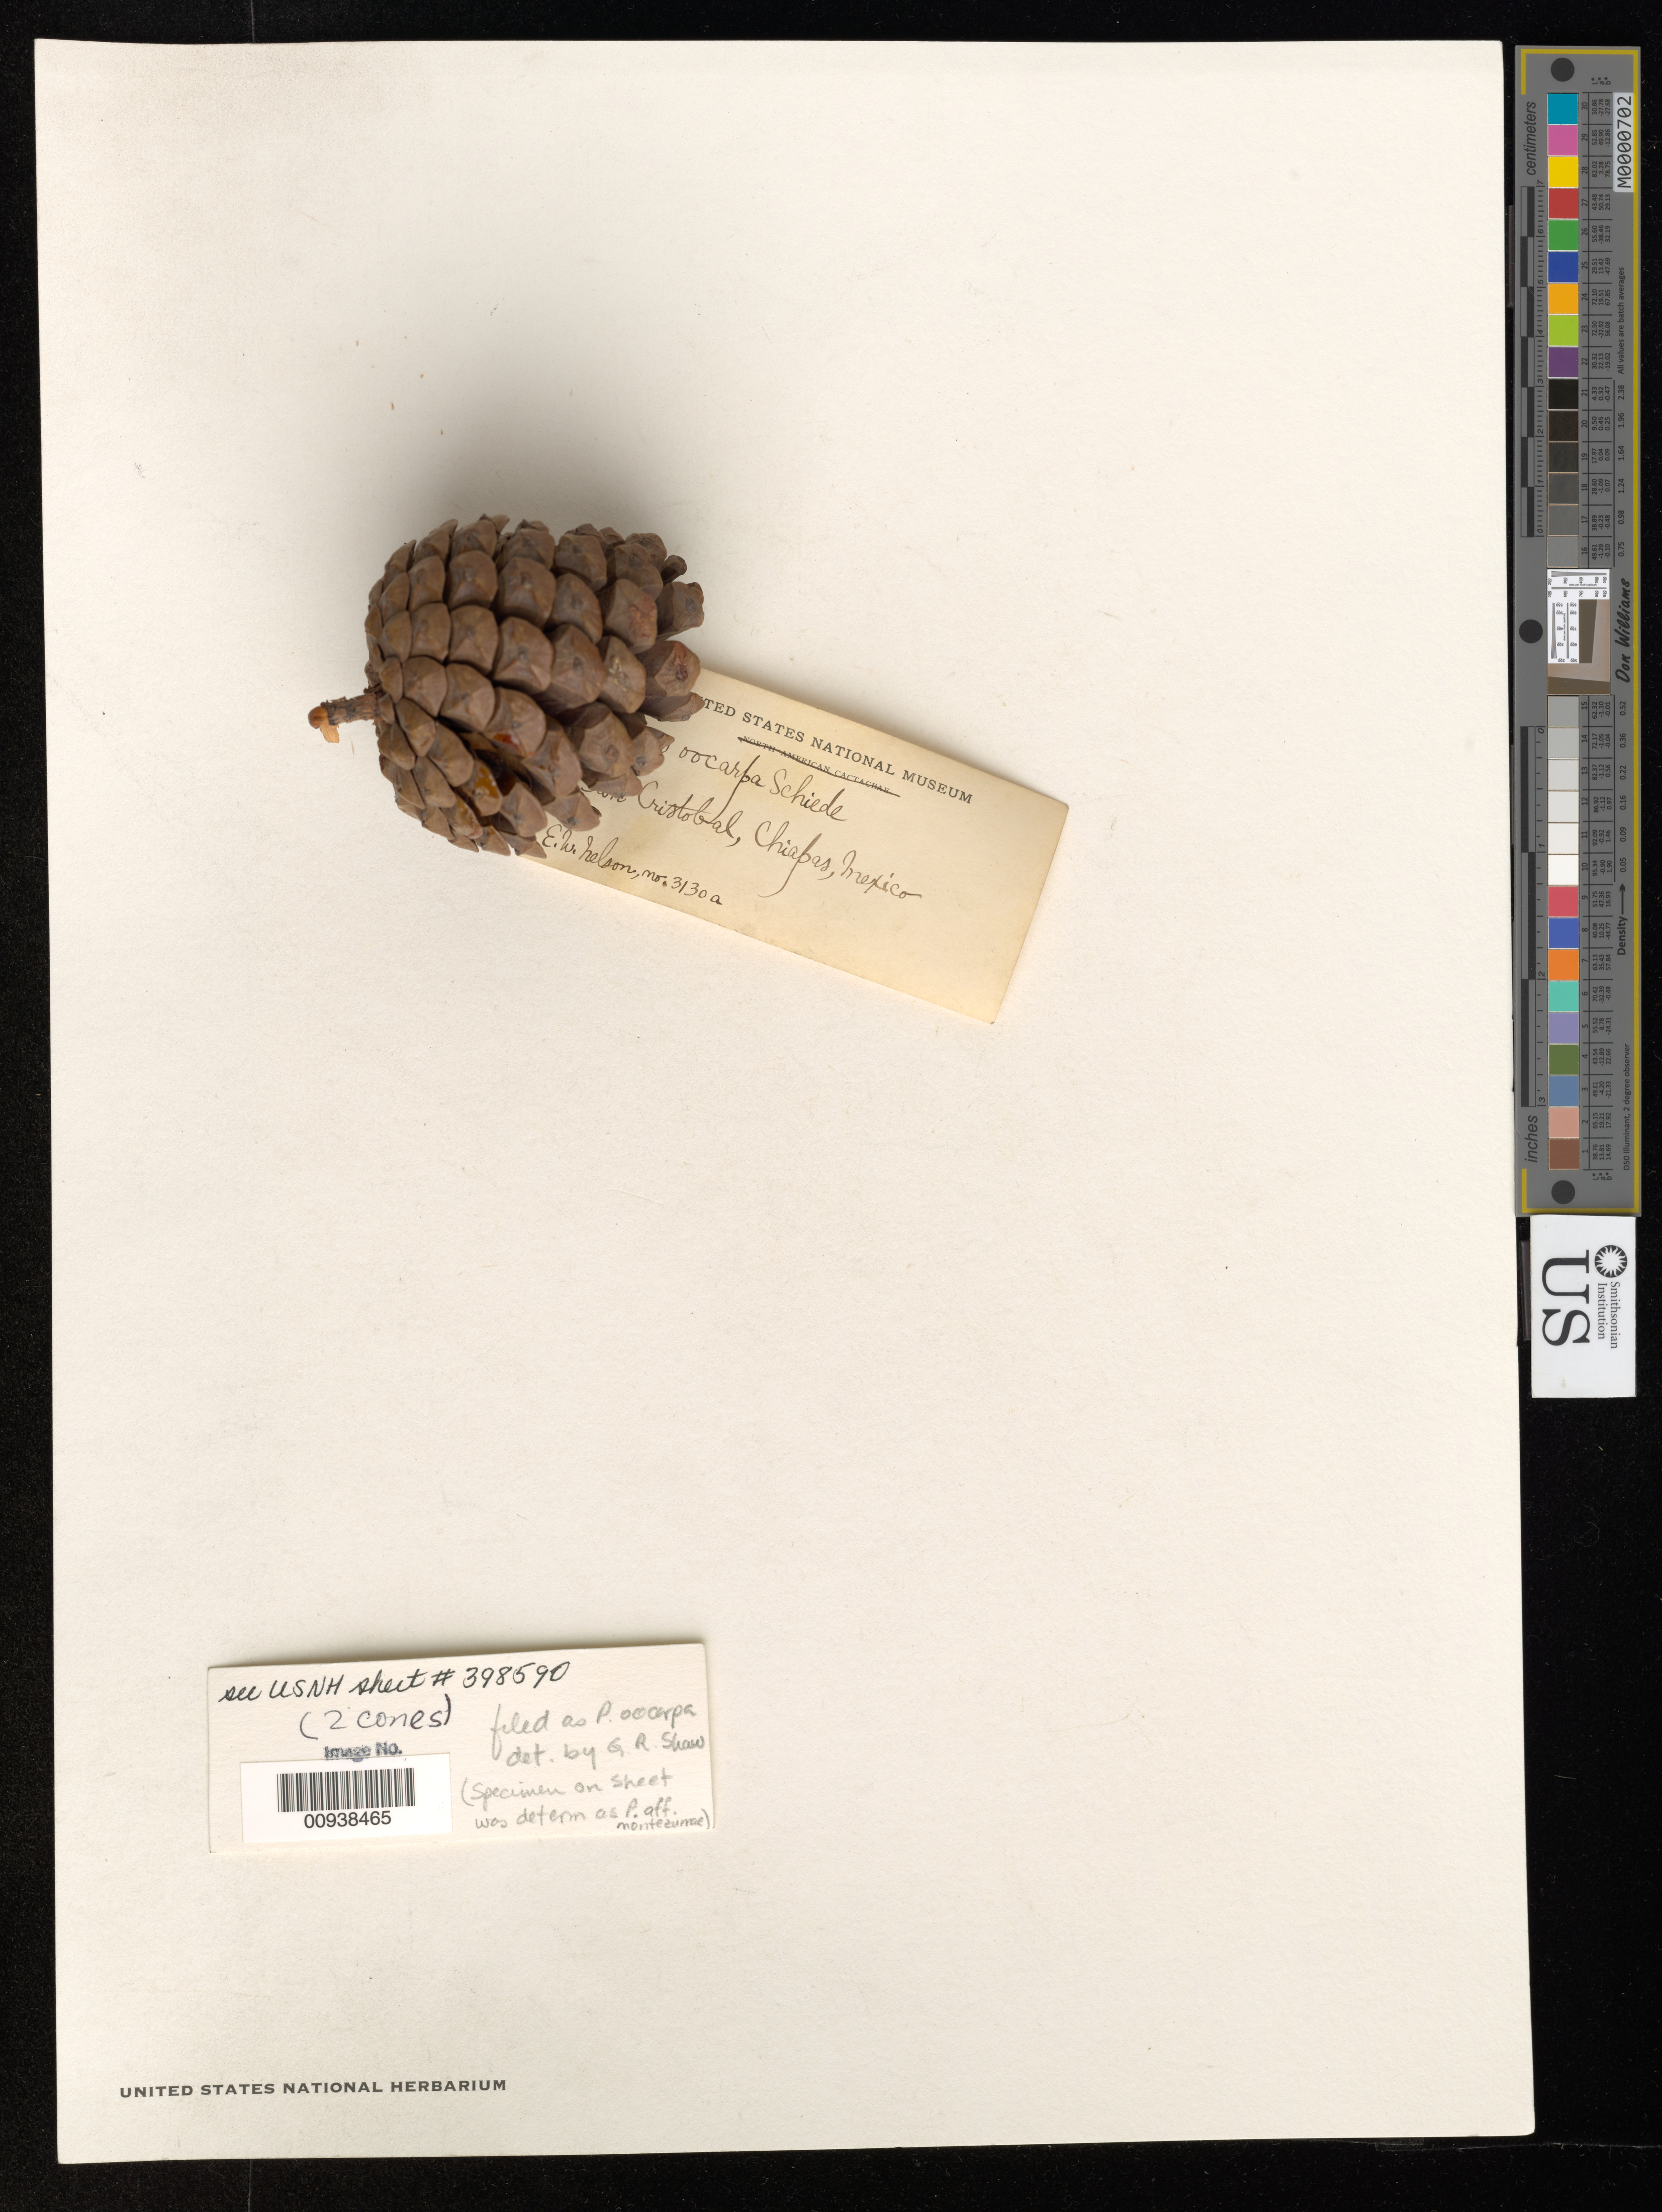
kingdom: Plantae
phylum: Tracheophyta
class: Pinopsida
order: Pinales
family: Pinaceae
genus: Pinus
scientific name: Pinus oocarpa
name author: Schiede ex Schltdl.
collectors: E. W. Nelson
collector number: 3130 a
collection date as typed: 18 Sep 1895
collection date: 1895-09-18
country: Mexico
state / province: Chiapas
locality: Near San Cristóbal.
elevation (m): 2134